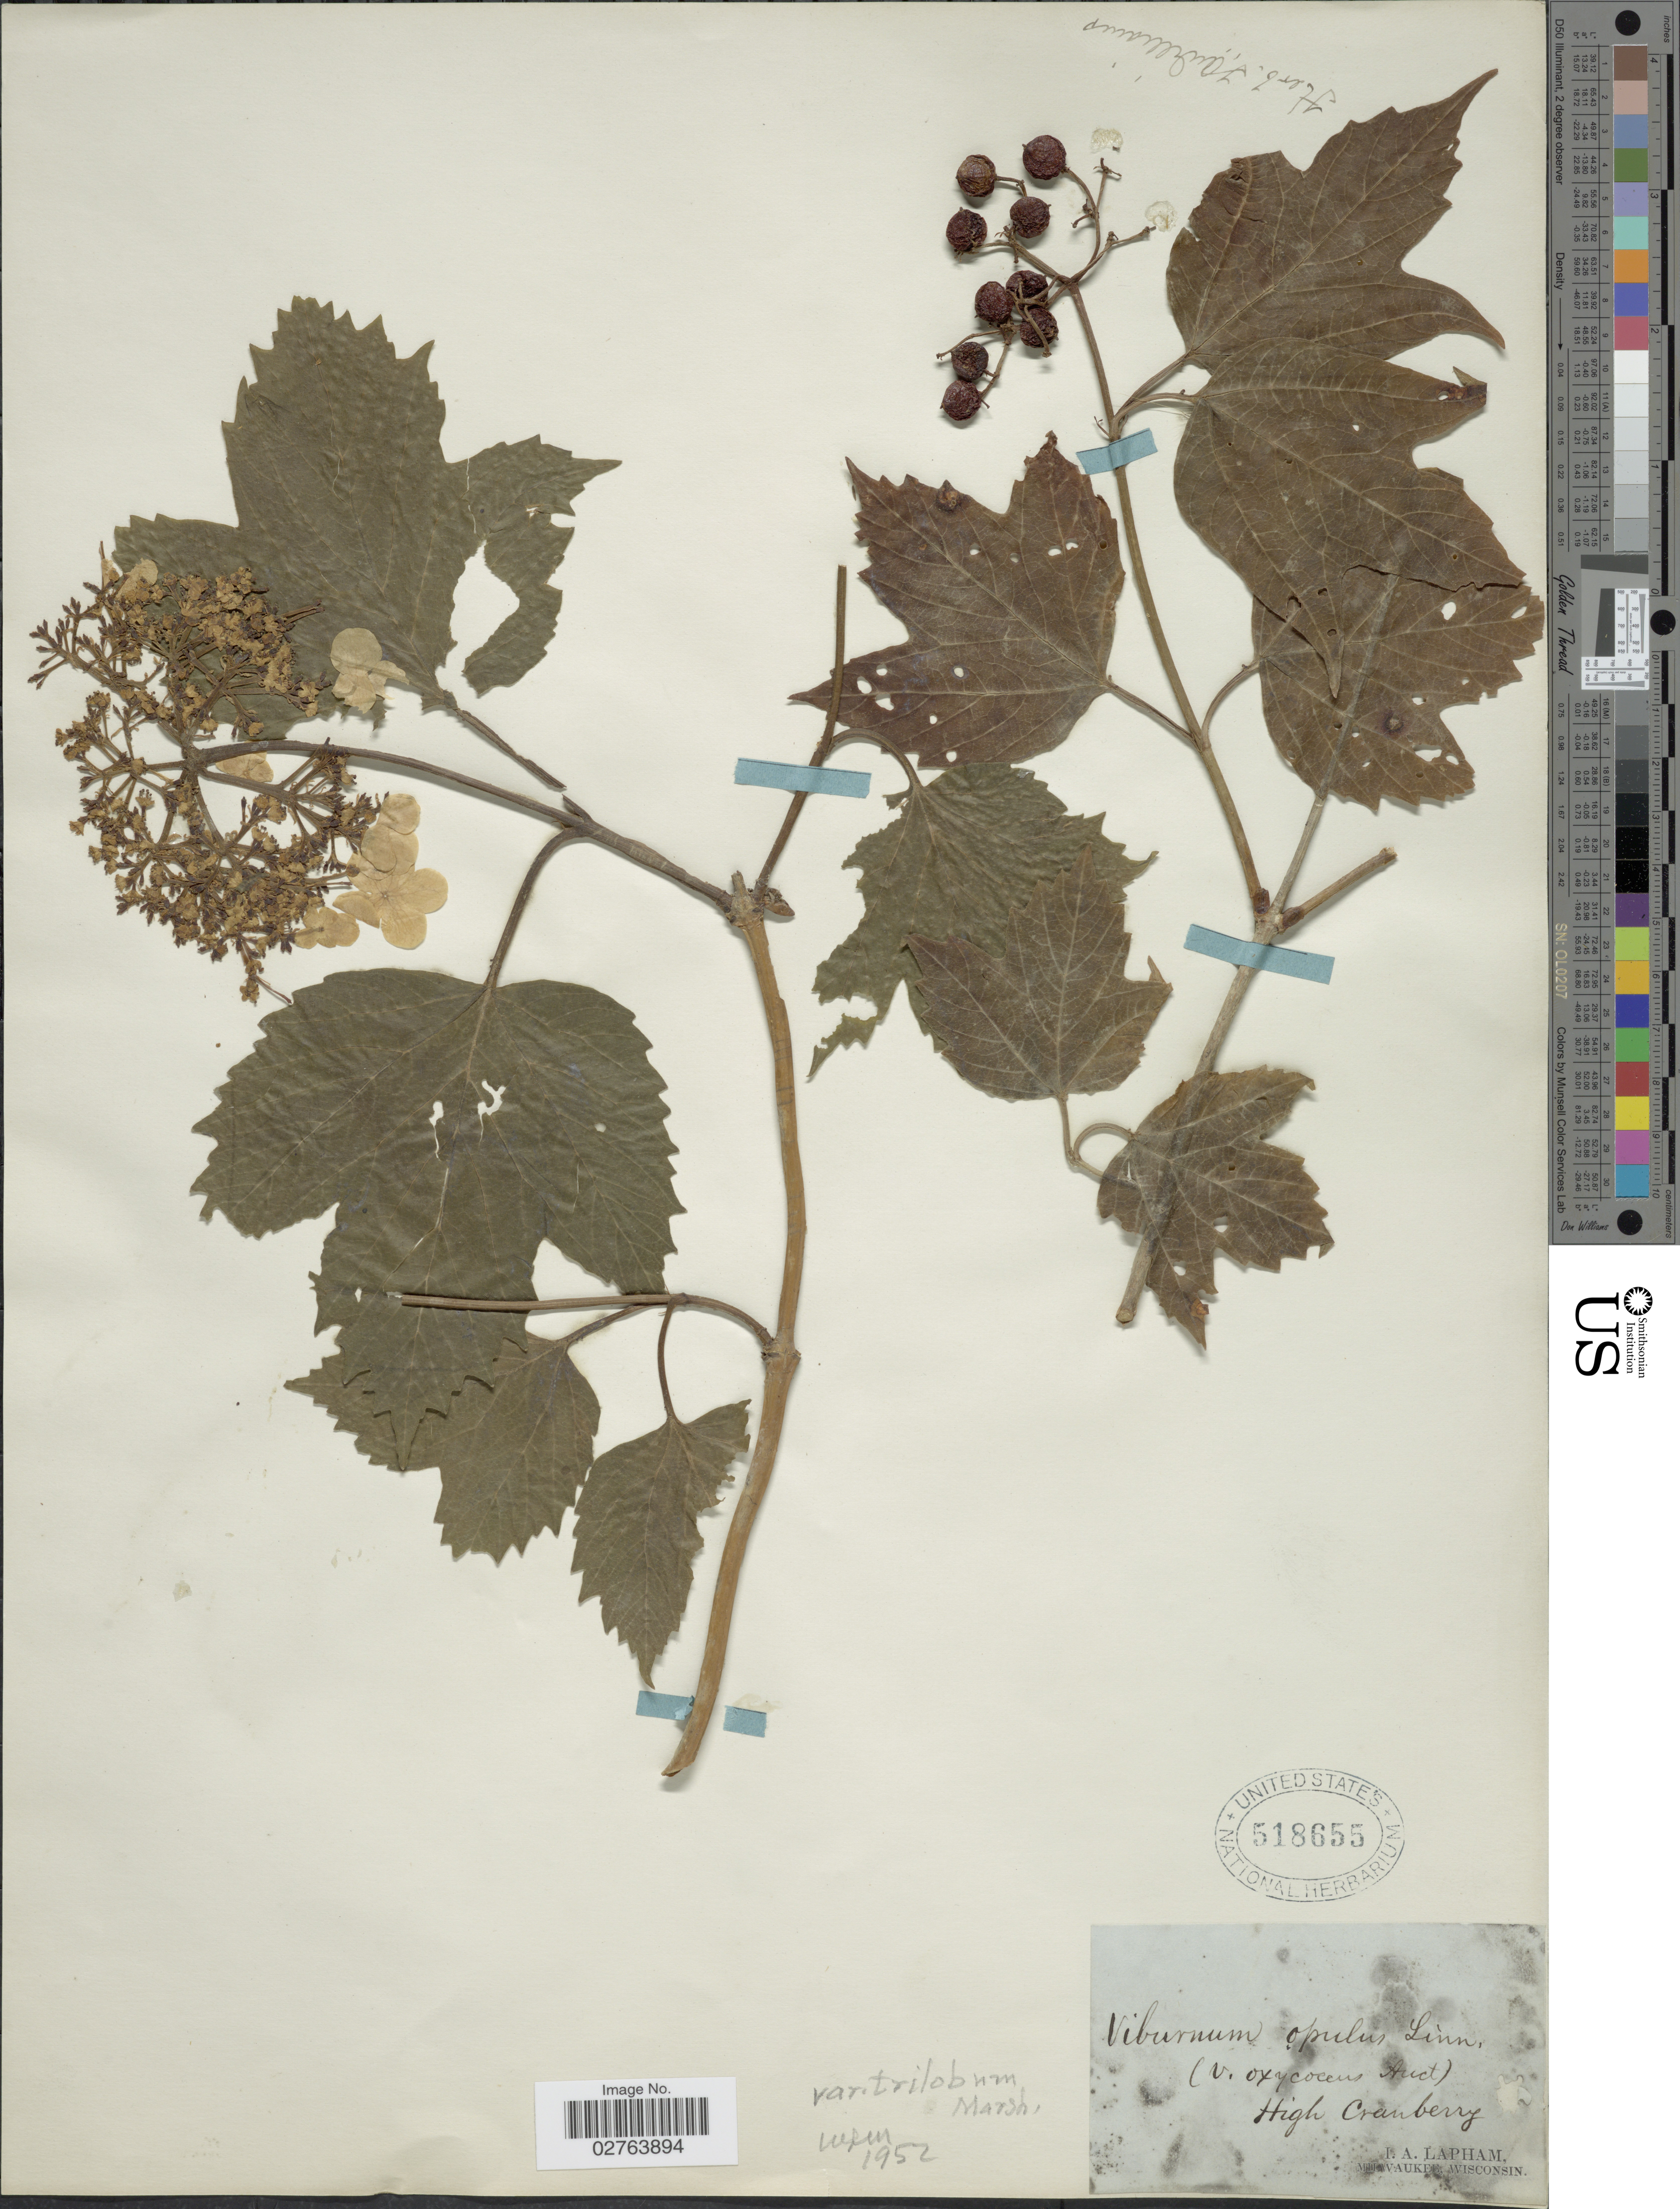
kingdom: Plantae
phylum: Tracheophyta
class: Magnoliopsida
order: Dipsacales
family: Viburnaceae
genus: Viburnum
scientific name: Viburnum opulus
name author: L.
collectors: I. Lapham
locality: High Cranberry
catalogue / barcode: US 518655